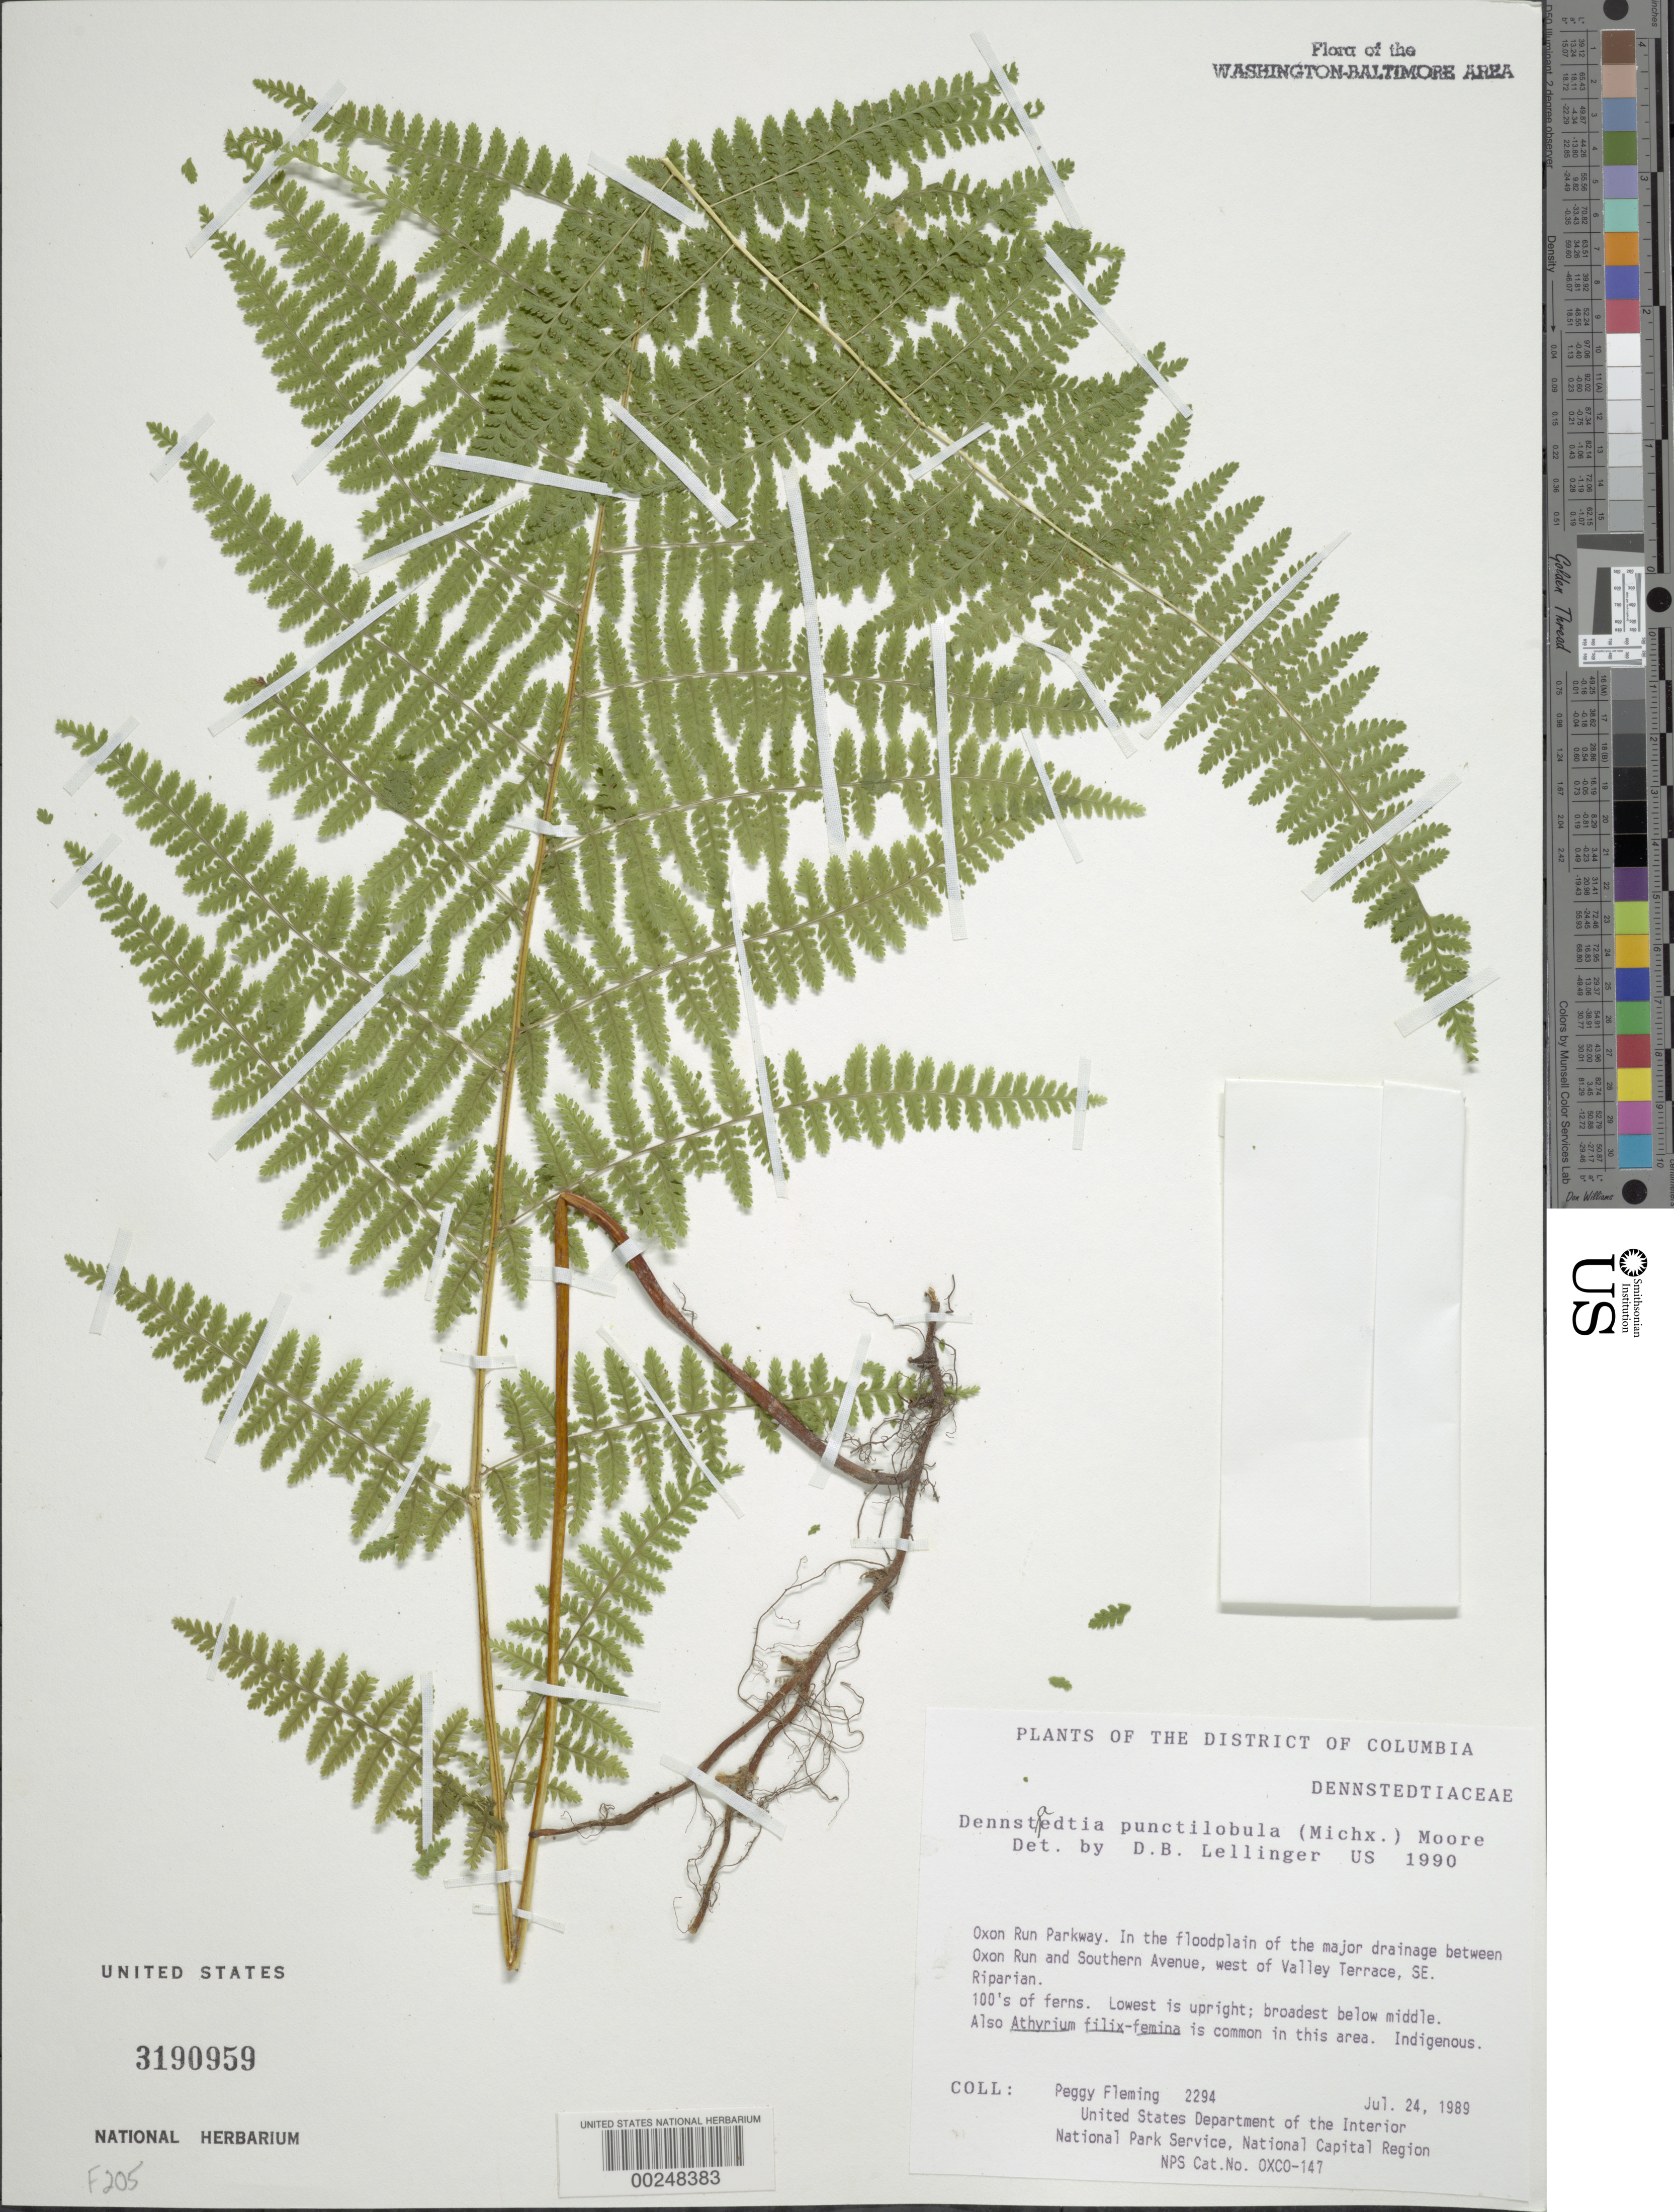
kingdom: Plantae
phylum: Tracheophyta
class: Polypodiopsida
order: Polypodiales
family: Dennstaedtiaceae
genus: Dennstaedtia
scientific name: Dennstaedtia punctilobula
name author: (Michx.) T. Moore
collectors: P. Fleming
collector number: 2294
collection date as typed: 24 Jul 1989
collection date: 1989-07-24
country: United States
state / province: District of Columbia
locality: Oxon Run Parkway, between Oxon Run and Southern Ave, W of Valley Terrace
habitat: In floodplain of the major drainage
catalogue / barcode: US 3190959